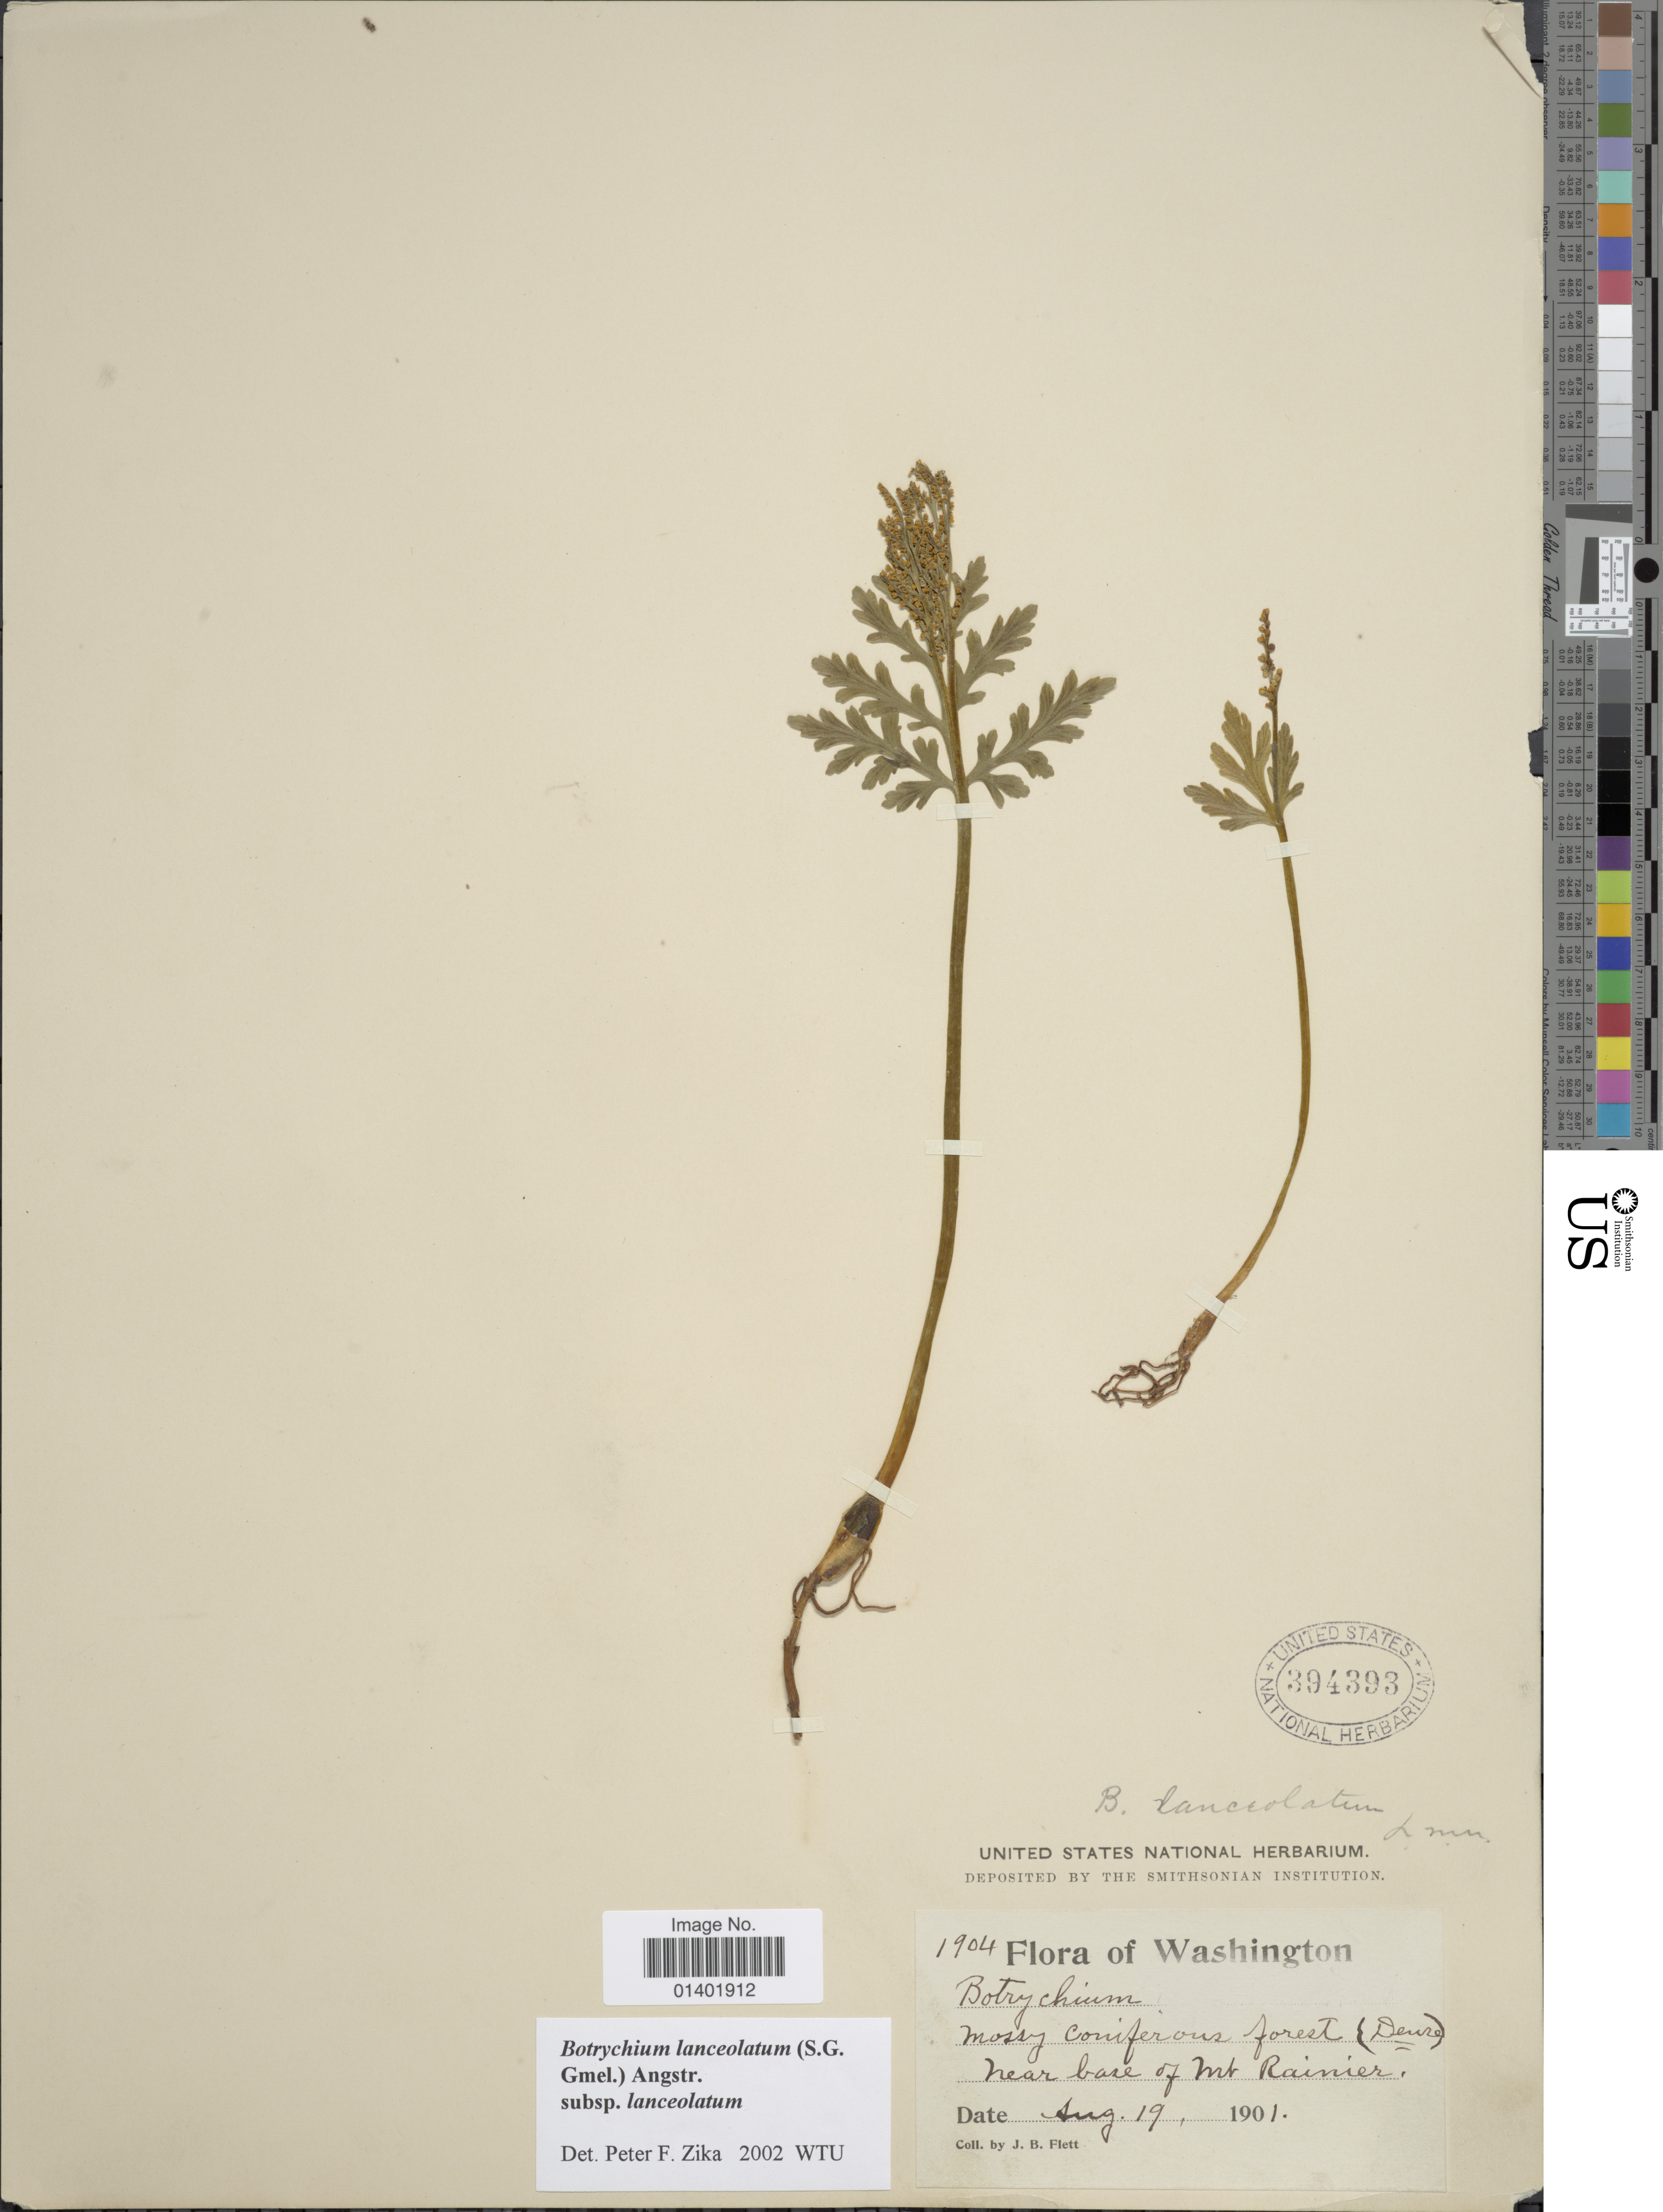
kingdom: Plantae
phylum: Tracheophyta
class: Polypodiopsida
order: Ophioglossales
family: Ophioglossaceae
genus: Botrychium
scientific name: Botrychium lanceolatum subsp. lanceolatum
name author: (S.G. Gmel.) Ångstr.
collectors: J. Flett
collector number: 1904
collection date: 1901-08-19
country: United States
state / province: Washington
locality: Near base of Mt Rainier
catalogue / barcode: US 394393